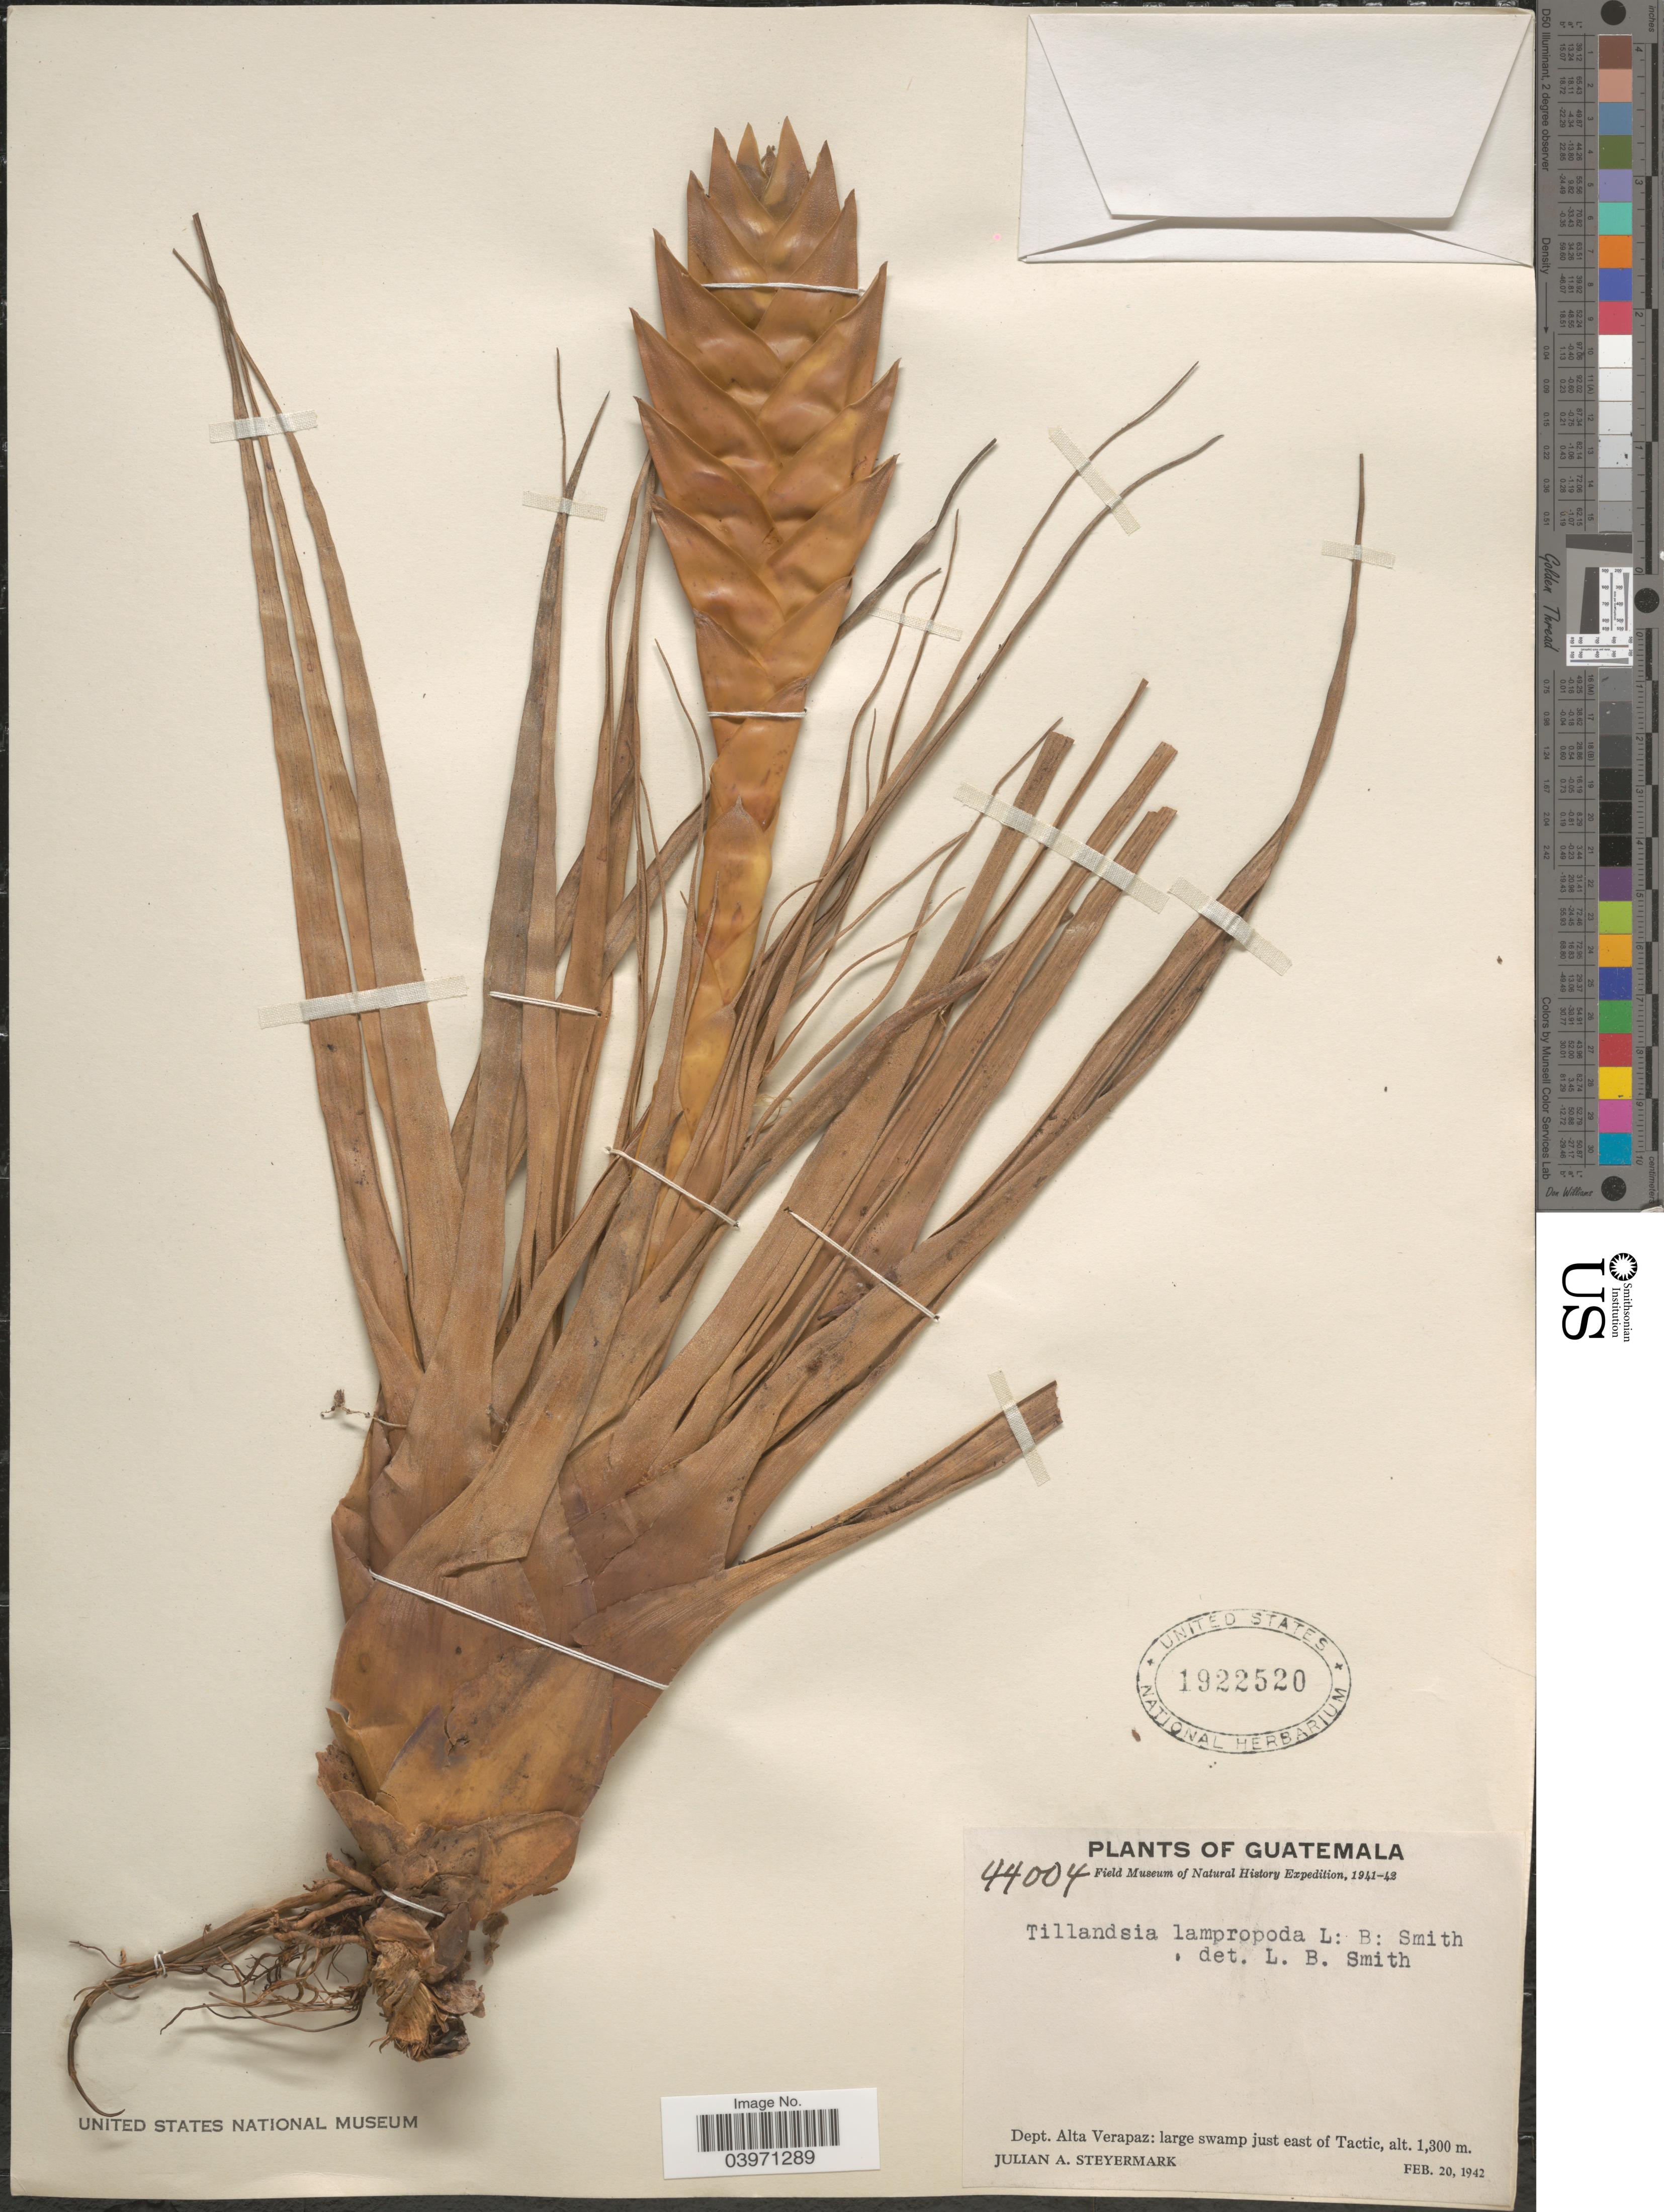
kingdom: Plantae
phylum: Tracheophyta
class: Liliopsida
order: Poales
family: Bromeliaceae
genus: Tillandsia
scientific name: Tillandsia lampropoda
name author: L.B. Sm.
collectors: J. Steyermark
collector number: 44004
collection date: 1942-02-20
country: Guatemala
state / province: Alta Verapaz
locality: Dept. Alta Verapaz: large swamp just east of Tactic.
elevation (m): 1300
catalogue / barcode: US 1922520